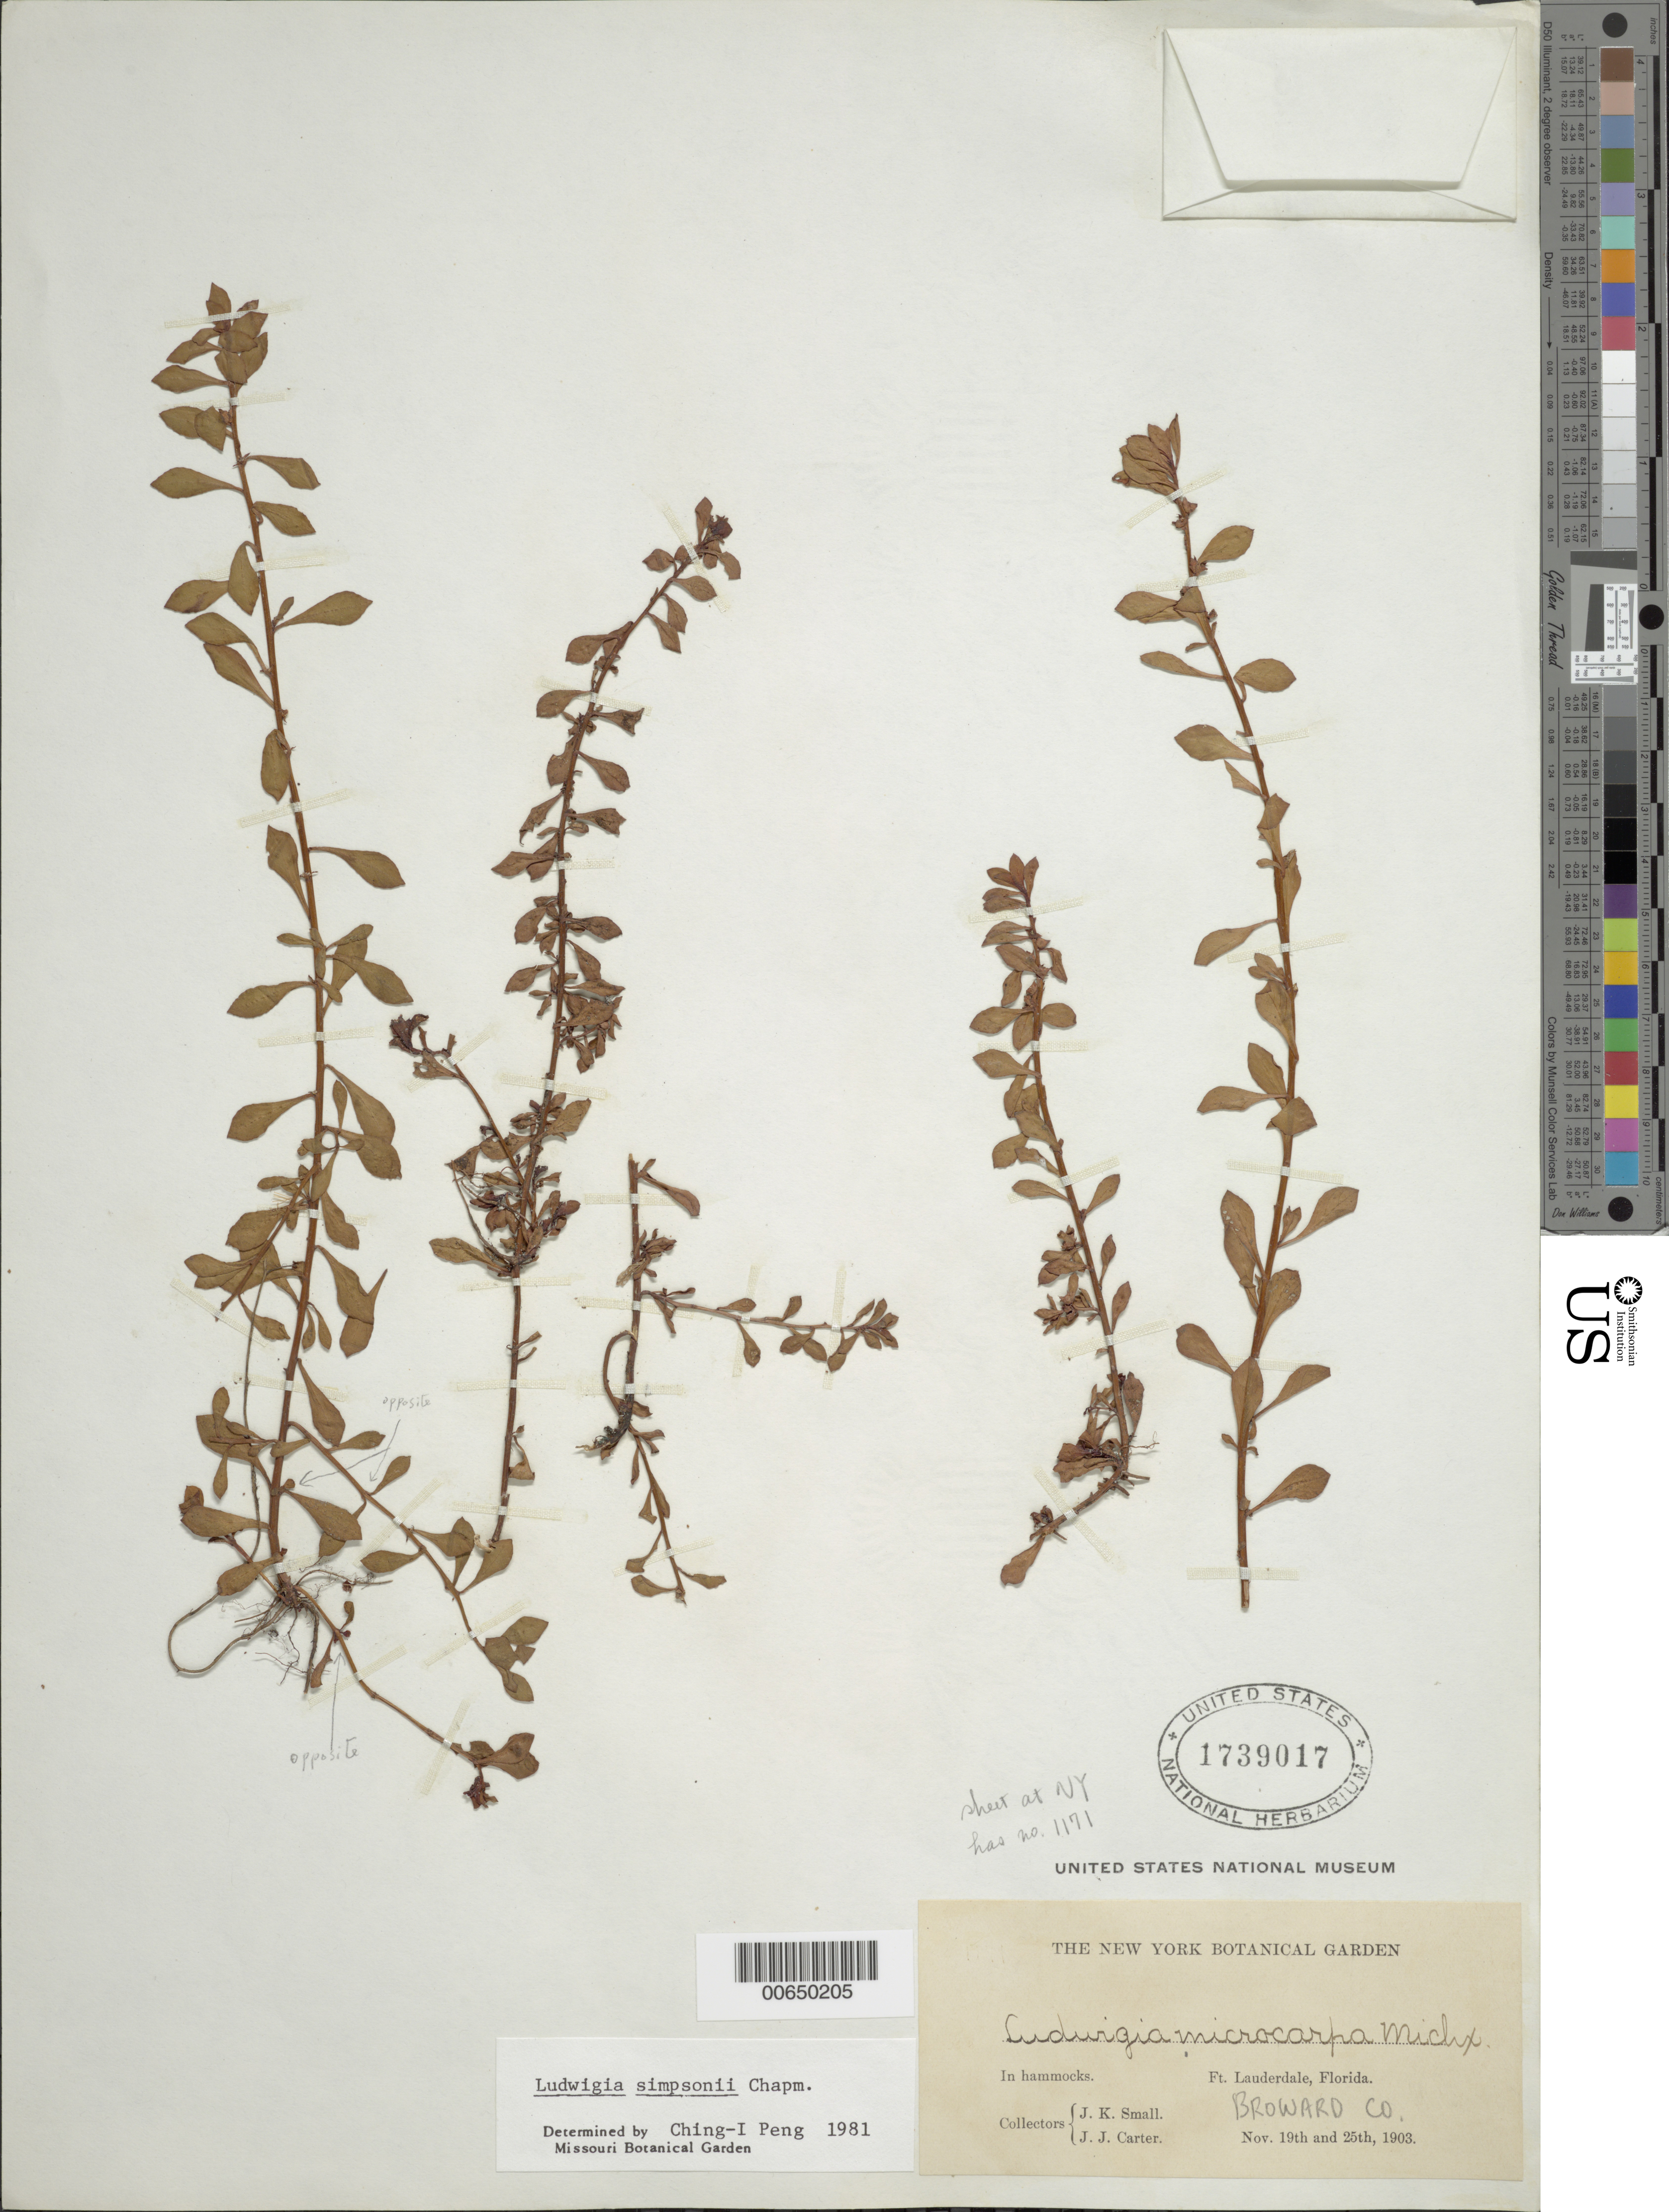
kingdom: Plantae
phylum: Tracheophyta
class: Magnoliopsida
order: Myrtales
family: Onagraceae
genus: Ludwigia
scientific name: Ludwigia simpsonii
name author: Chapm.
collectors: J. K. Small & J. J. Carter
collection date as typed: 19 Nov 1903 and 25 Nov 1903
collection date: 1903-11-19,1903-11-25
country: United States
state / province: Florida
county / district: Broward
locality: Ft. Lauderdale.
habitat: In hammocks.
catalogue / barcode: US 1739017